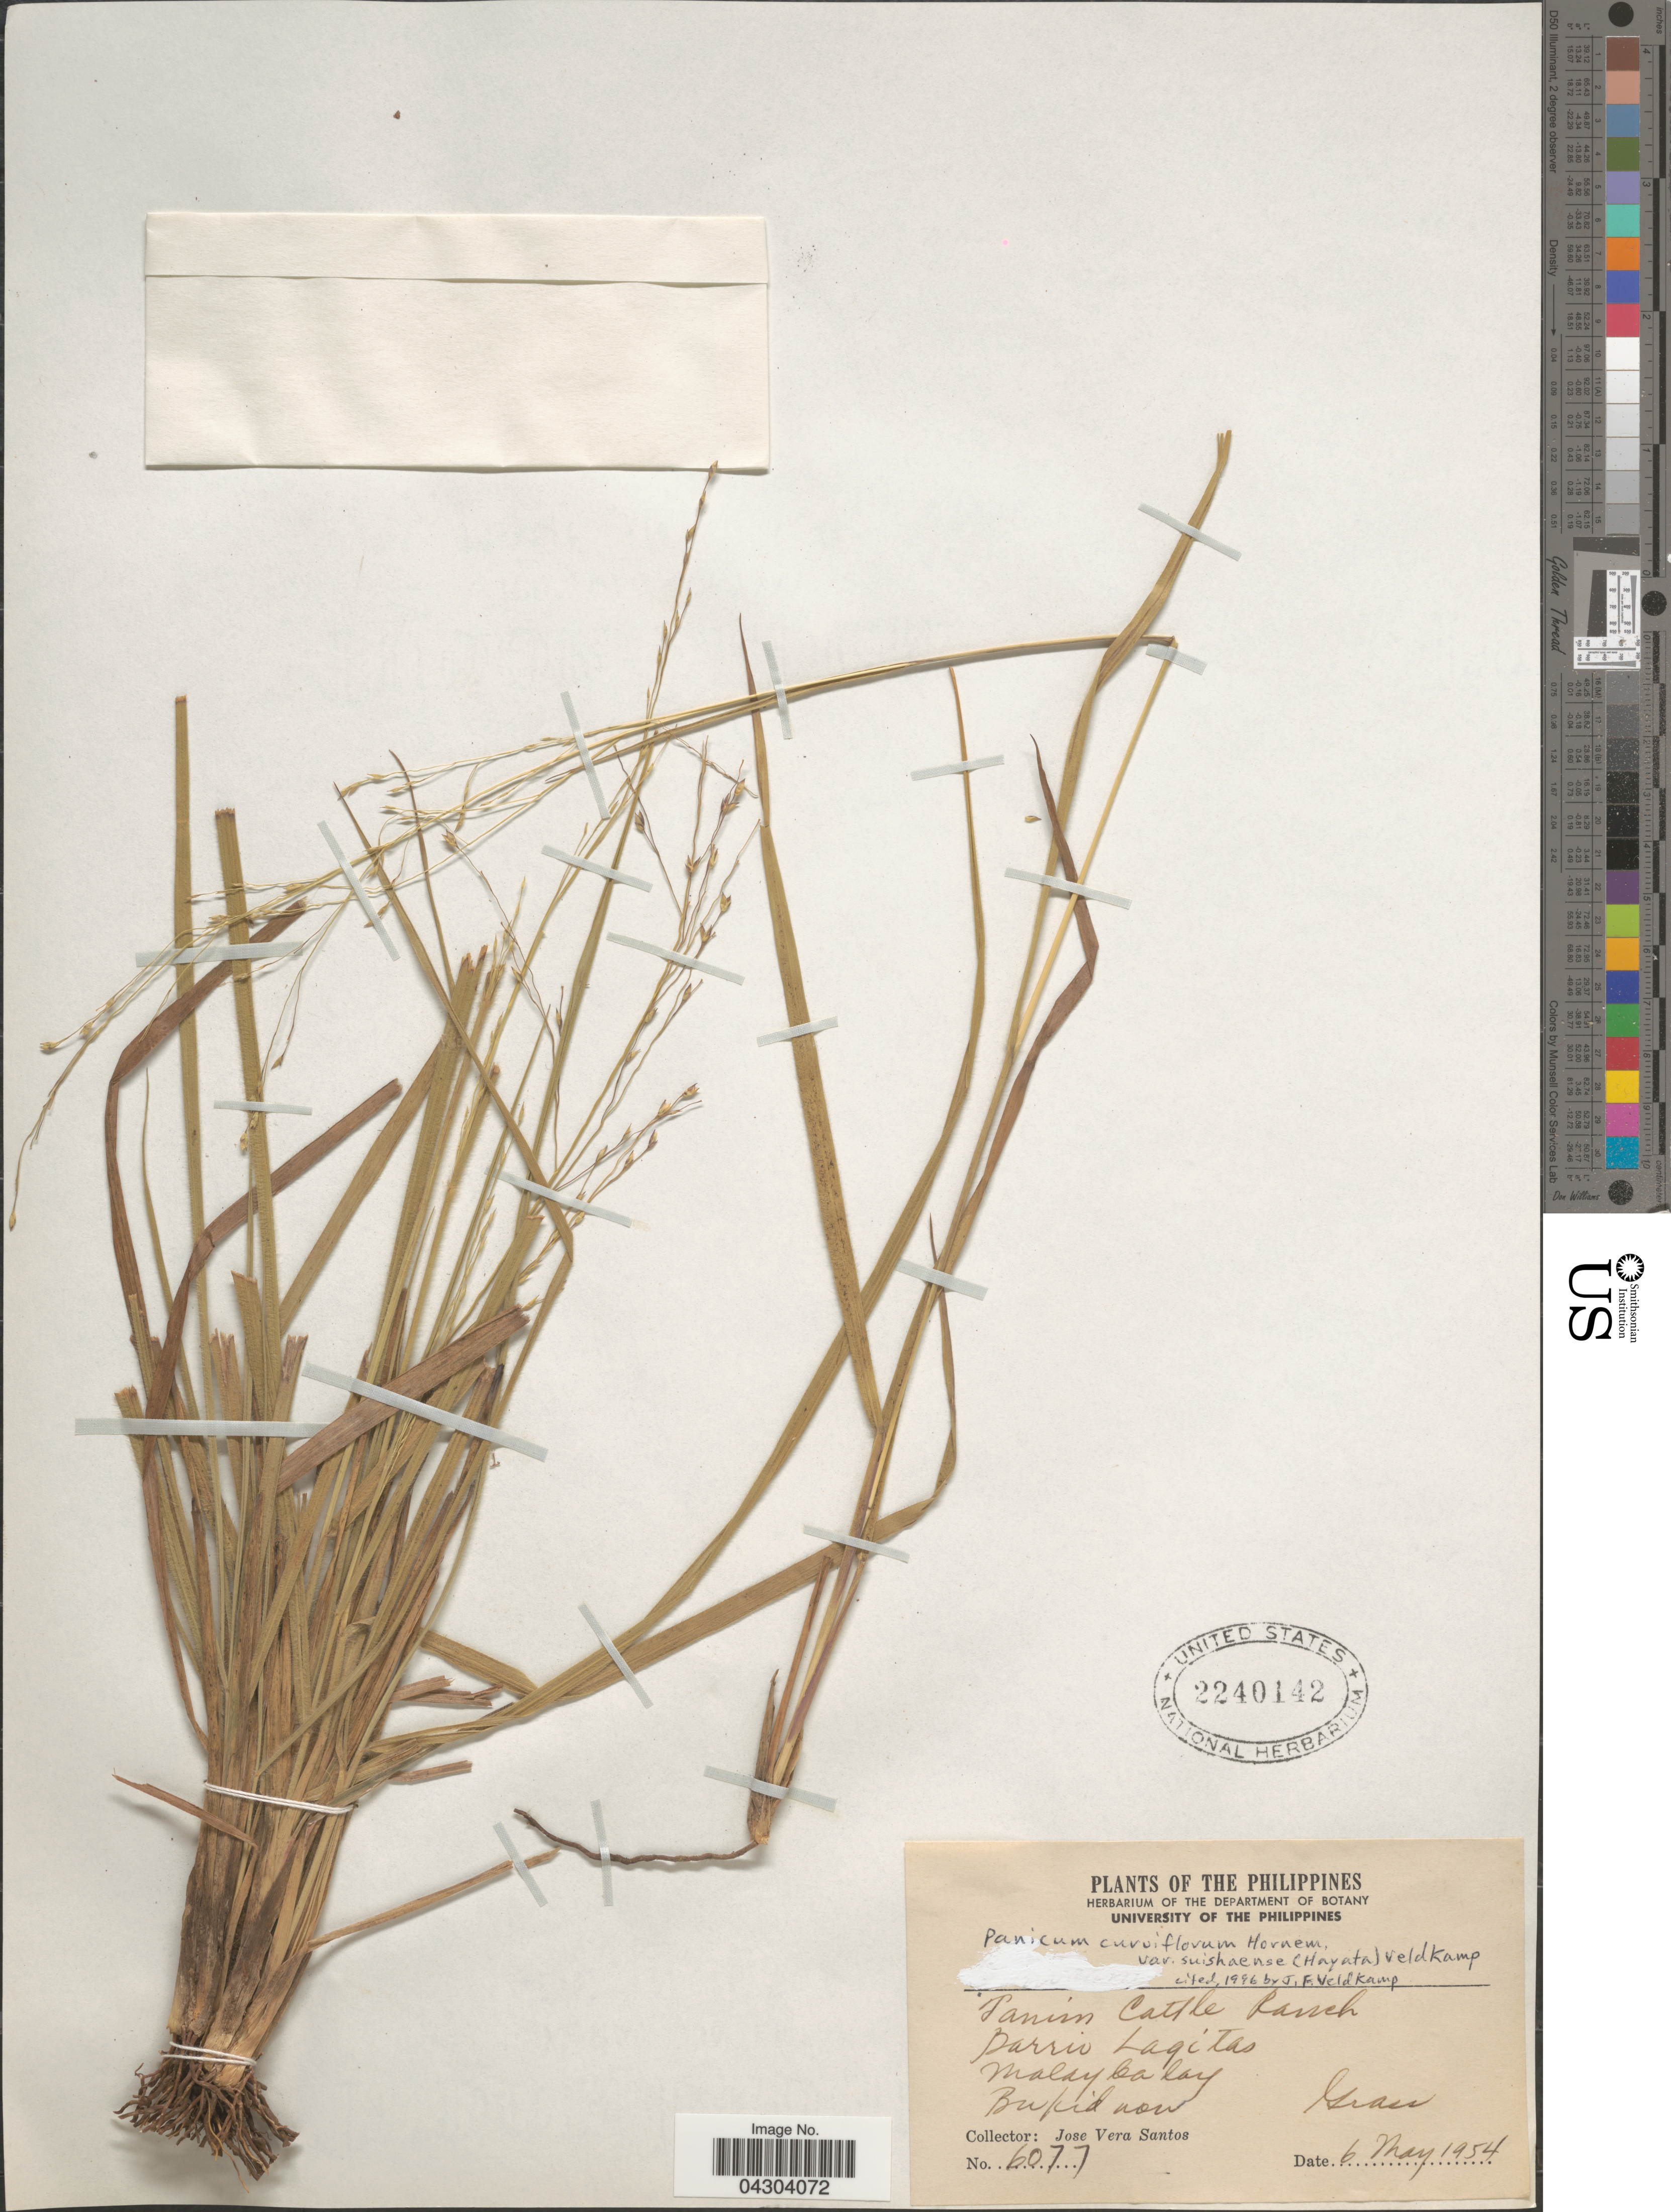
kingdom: Plantae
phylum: Tracheophyta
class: Liliopsida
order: Poales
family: Poaceae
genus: Panicum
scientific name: Panicum curviflorum var. suishaense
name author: (Hayata) Veldkamp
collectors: J. Vera Santos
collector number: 6077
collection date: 1954-05-06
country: Philippines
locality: Panim Cattle Ranch. Barrio Lagitas. Malay Calay. Bukidnon.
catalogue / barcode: US 2240142